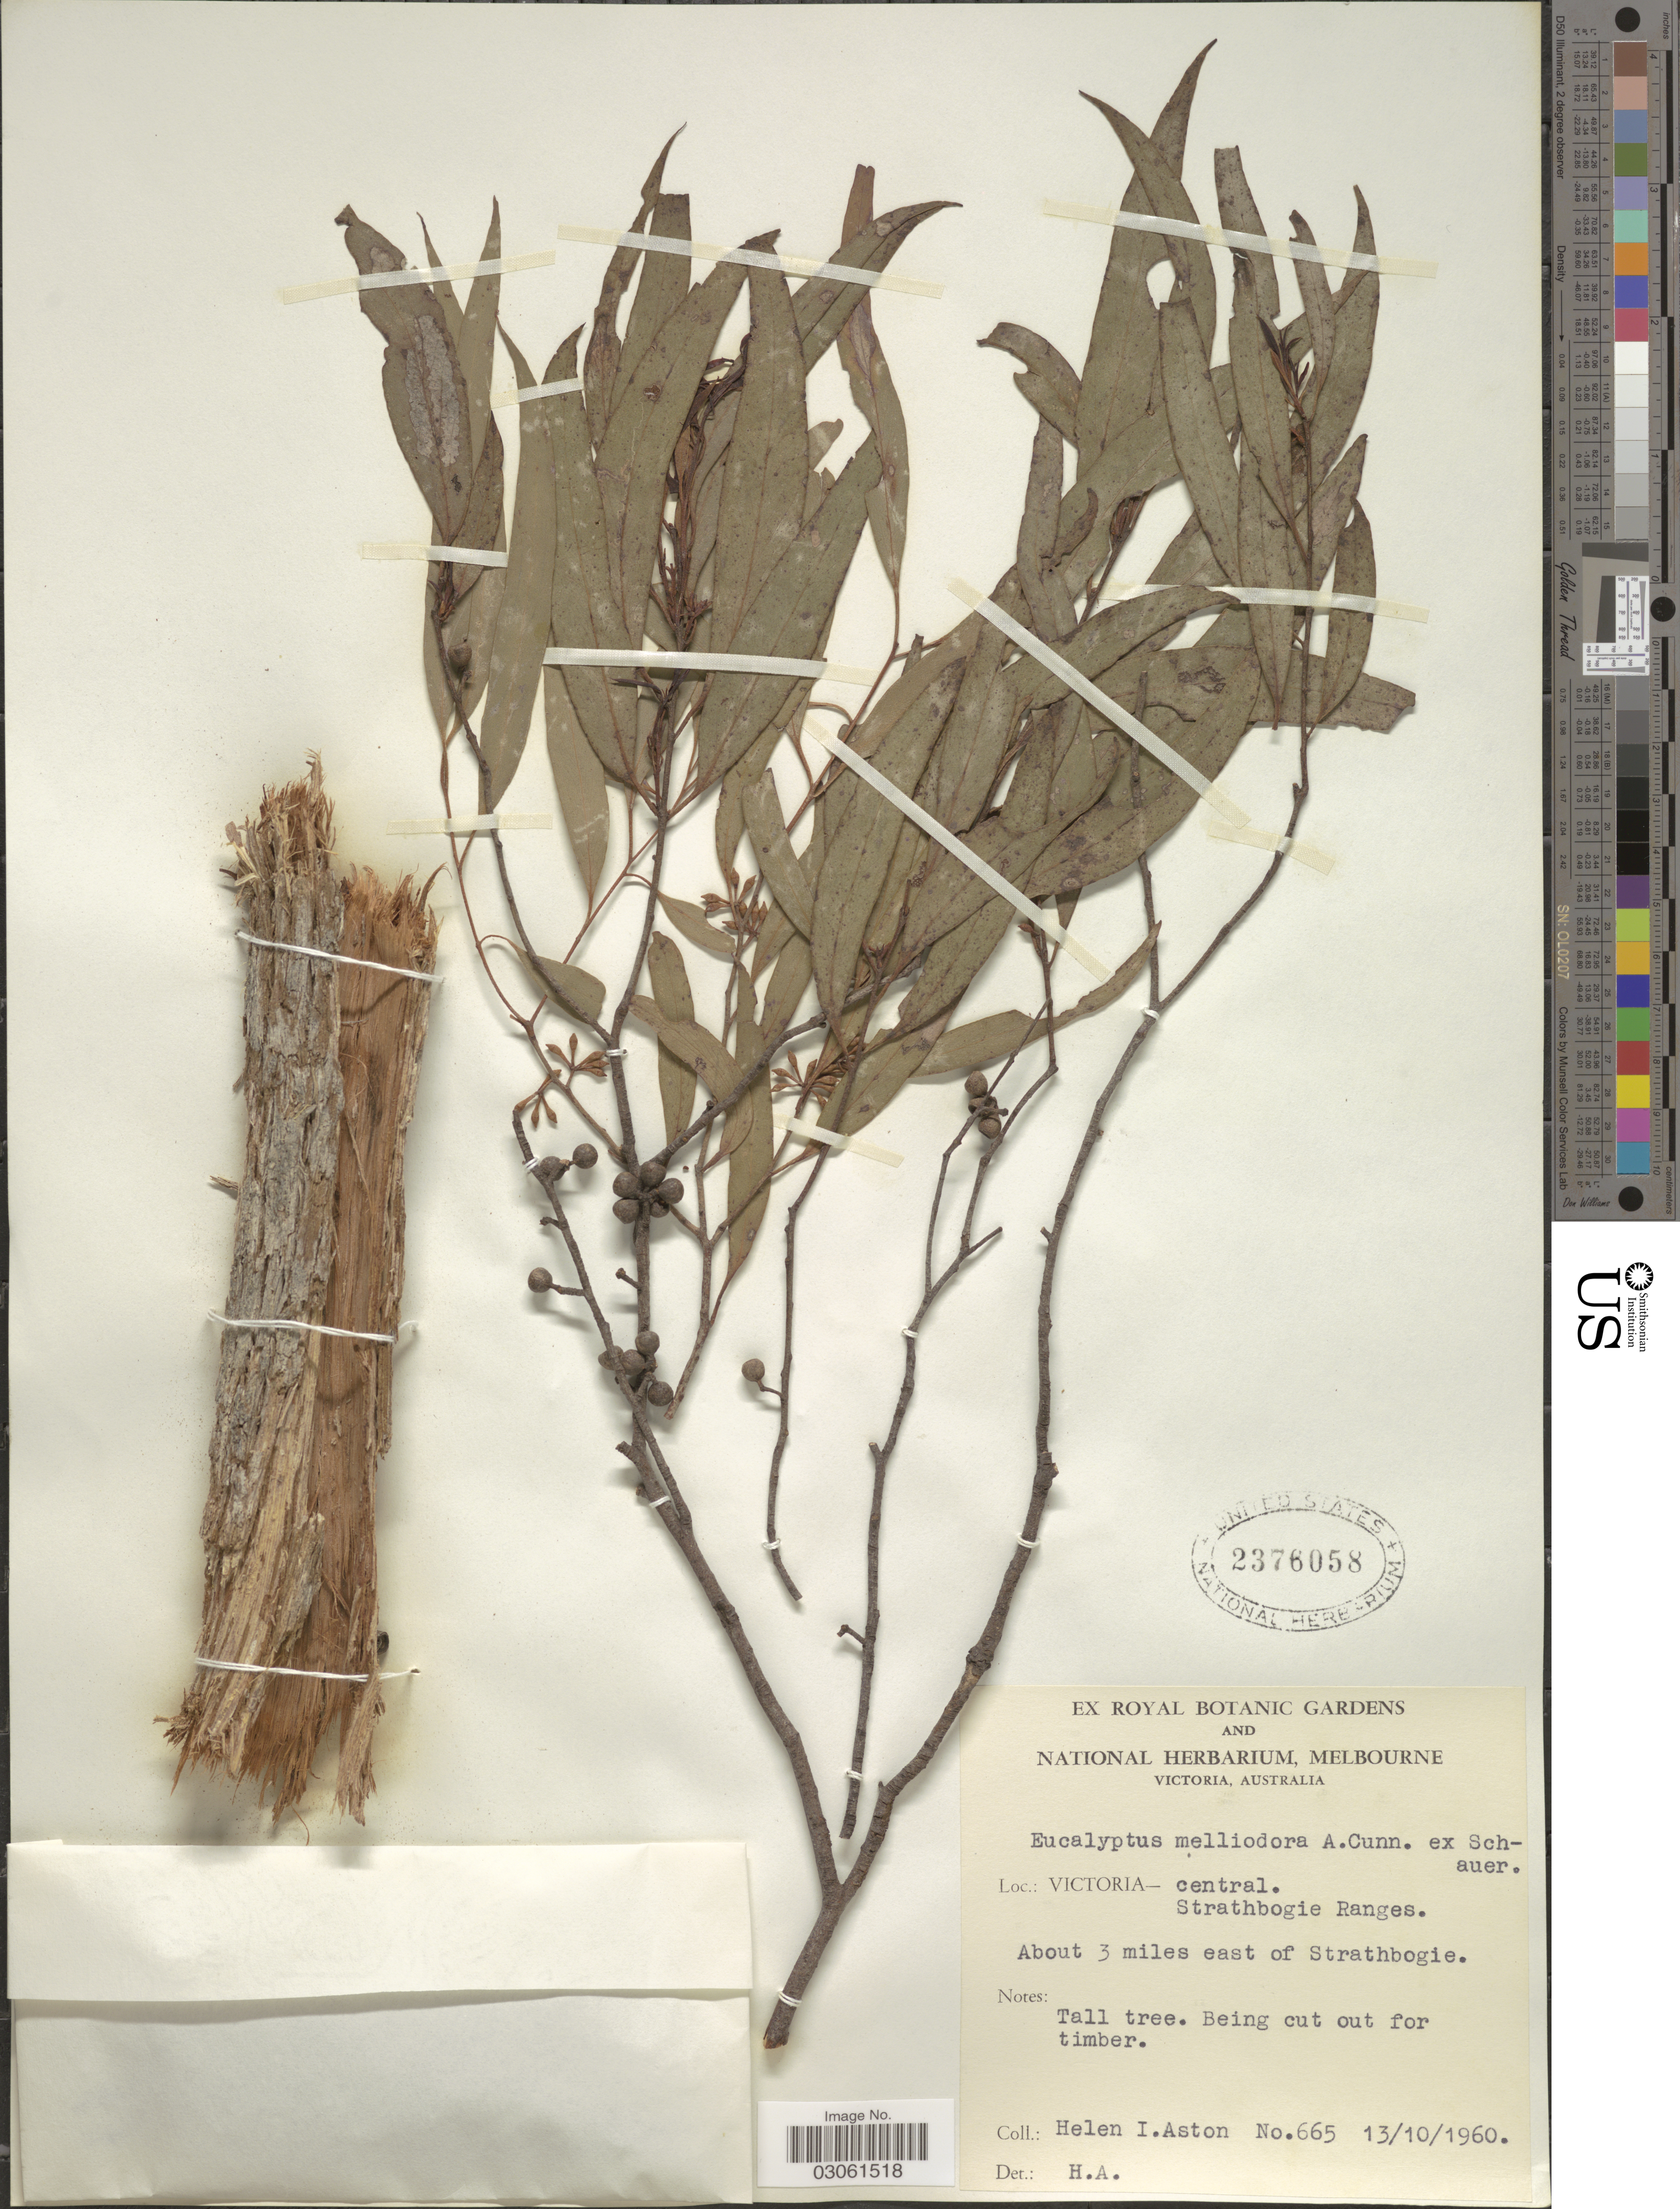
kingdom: Plantae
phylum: Tracheophyta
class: Magnoliopsida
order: Myrtales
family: Myrtaceae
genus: Eucalyptus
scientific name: Eucalyptus melliodora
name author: A. Cunn. ex S. Schauer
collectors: H. I. Aston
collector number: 665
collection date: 1960-10-13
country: Australia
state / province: Victoria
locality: Victoria- central. Strathbogie Ranges. About 3 miles east of Strathbogie.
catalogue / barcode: US 2376058